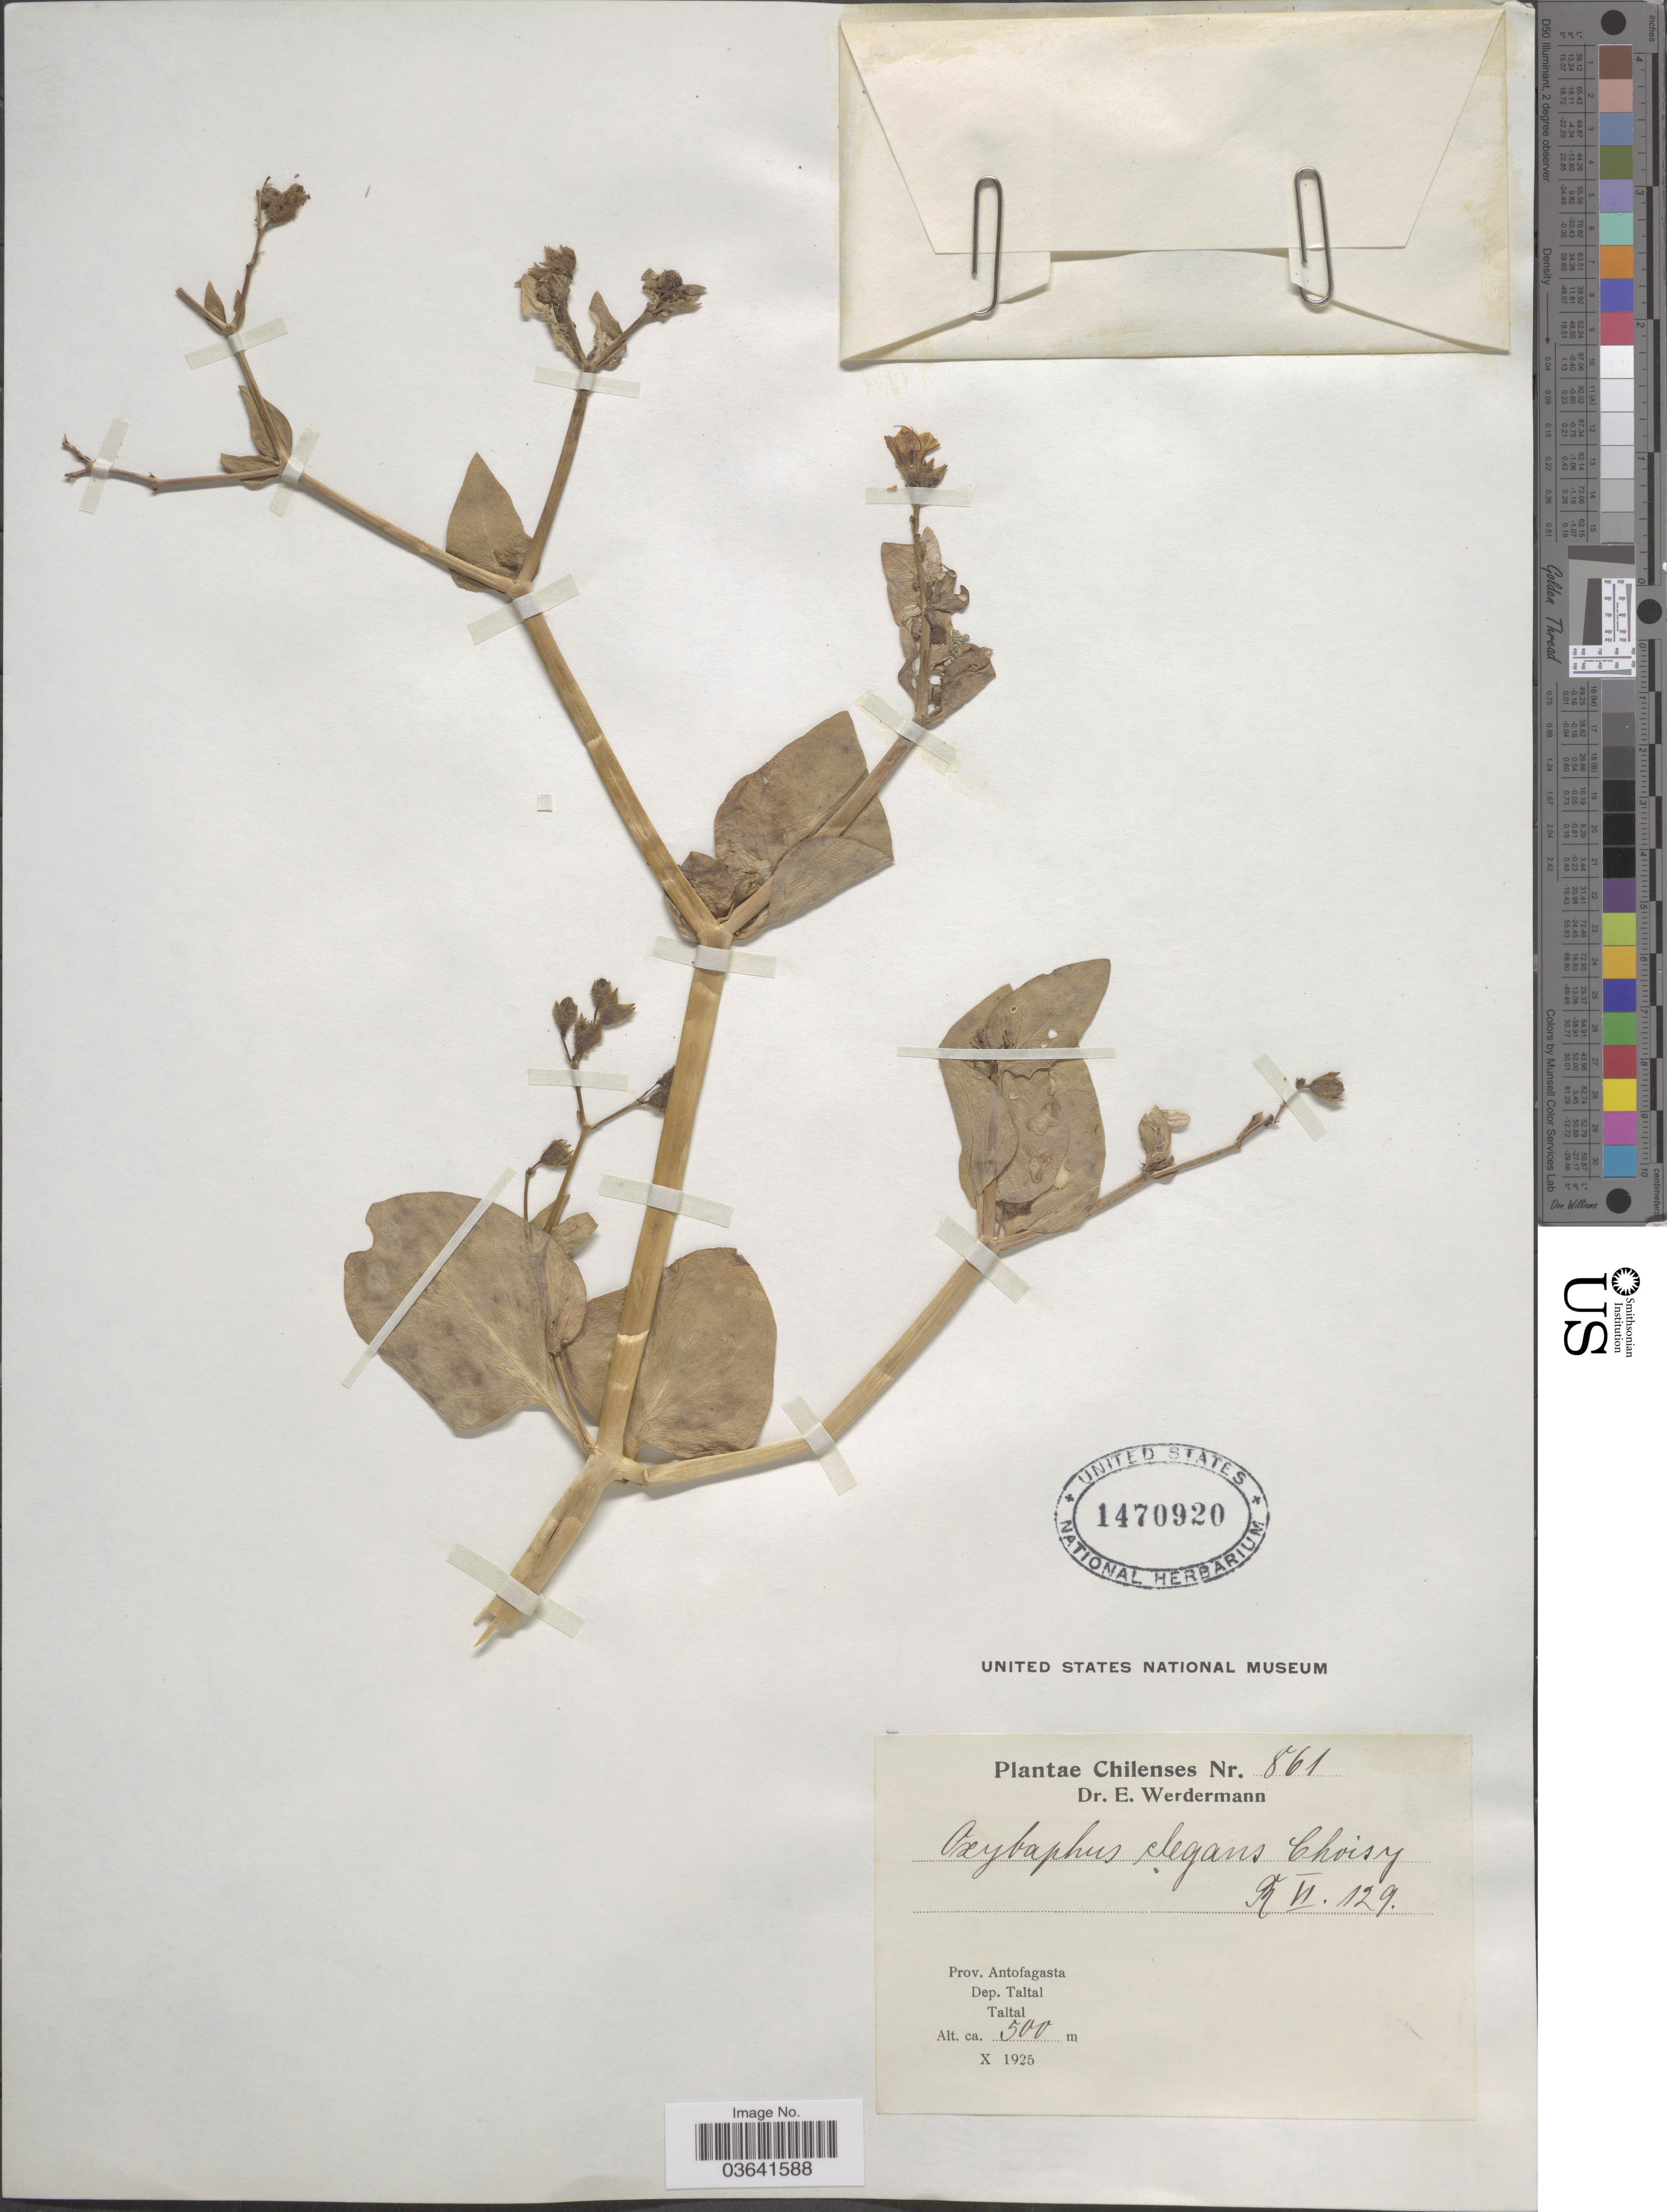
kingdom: Plantae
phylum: Tracheophyta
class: Magnoliopsida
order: Caryophyllales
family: Nyctaginaceae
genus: Mirabilis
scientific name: Mirabilis elegans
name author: (Choisy) Heimerl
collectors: E. Werdermann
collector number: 861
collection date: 1925-10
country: Chile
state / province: Antofagasta (II)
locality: Dep. Taltal. Taltal.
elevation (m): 500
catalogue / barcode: US 1470920